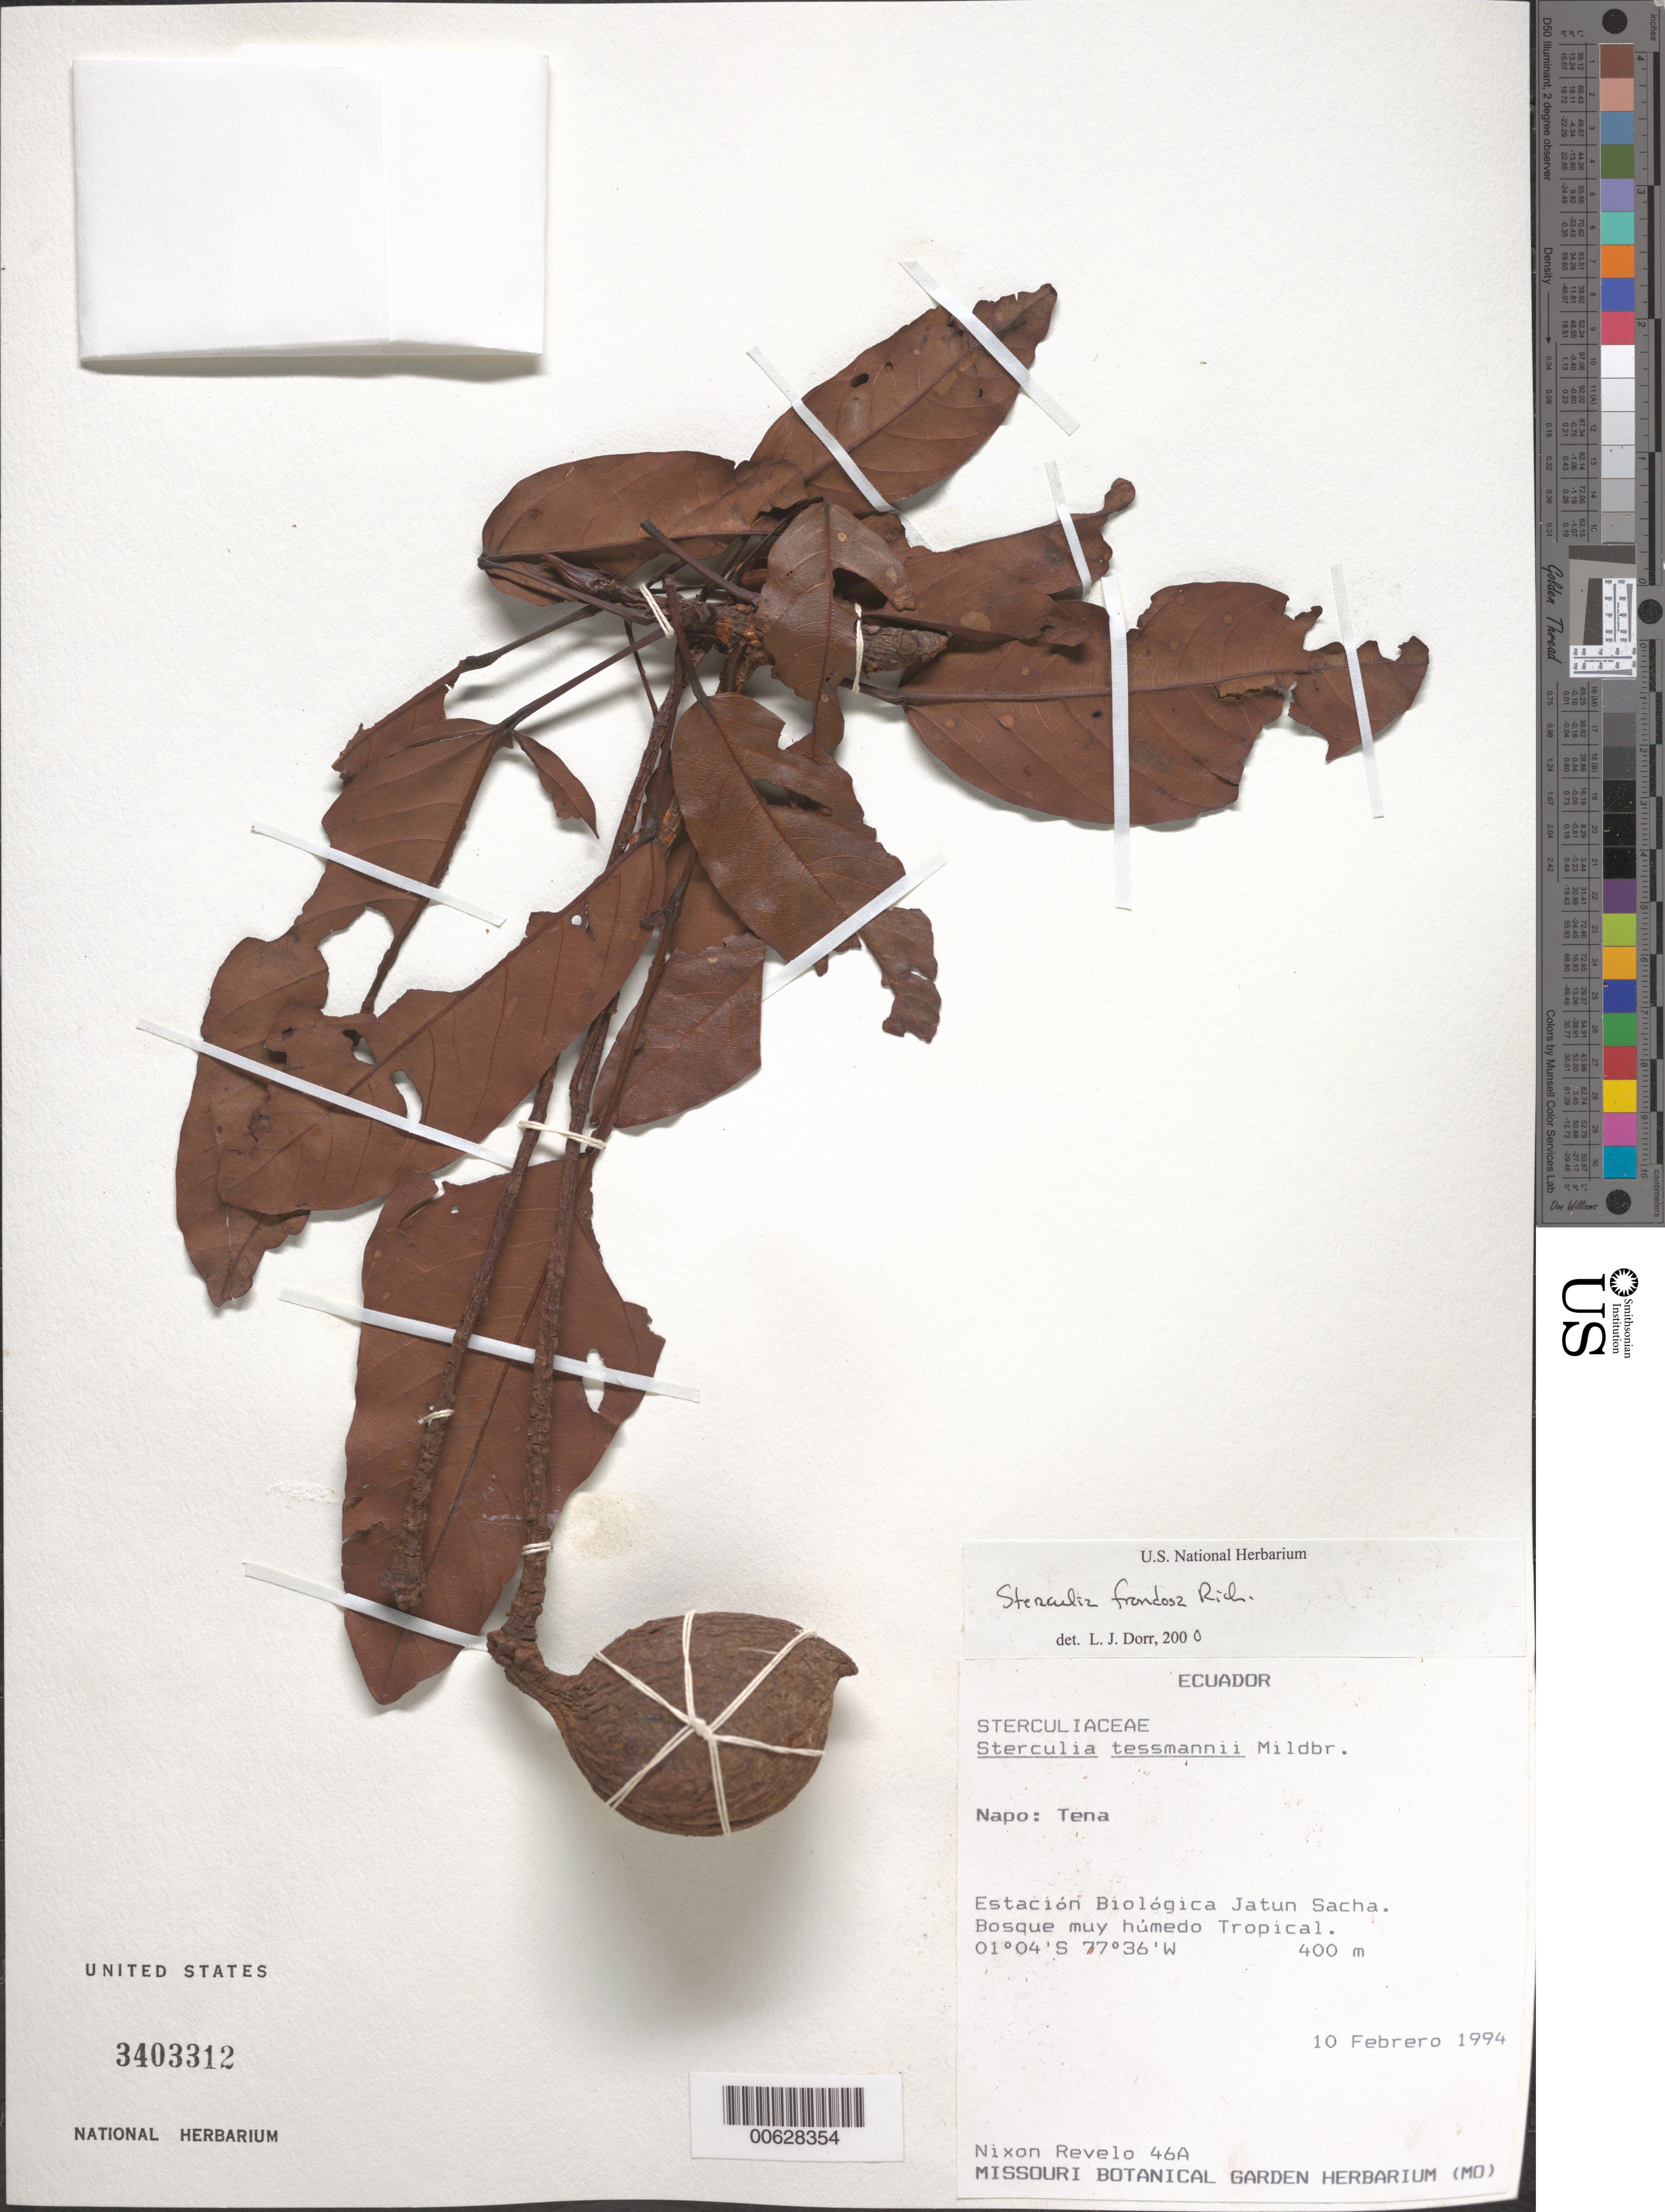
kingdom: Plantae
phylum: Tracheophyta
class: Magnoliopsida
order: Malvales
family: Malvaceae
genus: Sterculia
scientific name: Sterculia frondosa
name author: Rich.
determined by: Dorr, L. J., (BOT), Smithsonian Institution - National Museum of Natural History (UNITED STATES)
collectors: N. Revelo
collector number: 46A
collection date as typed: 10 Feb 1994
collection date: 1994-02-10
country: Ecuador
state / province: Napo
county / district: Tena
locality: Estación Biológica Jatun Sacha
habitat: Bosque muy húmedo Tropical.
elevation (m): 400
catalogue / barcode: US 3403312